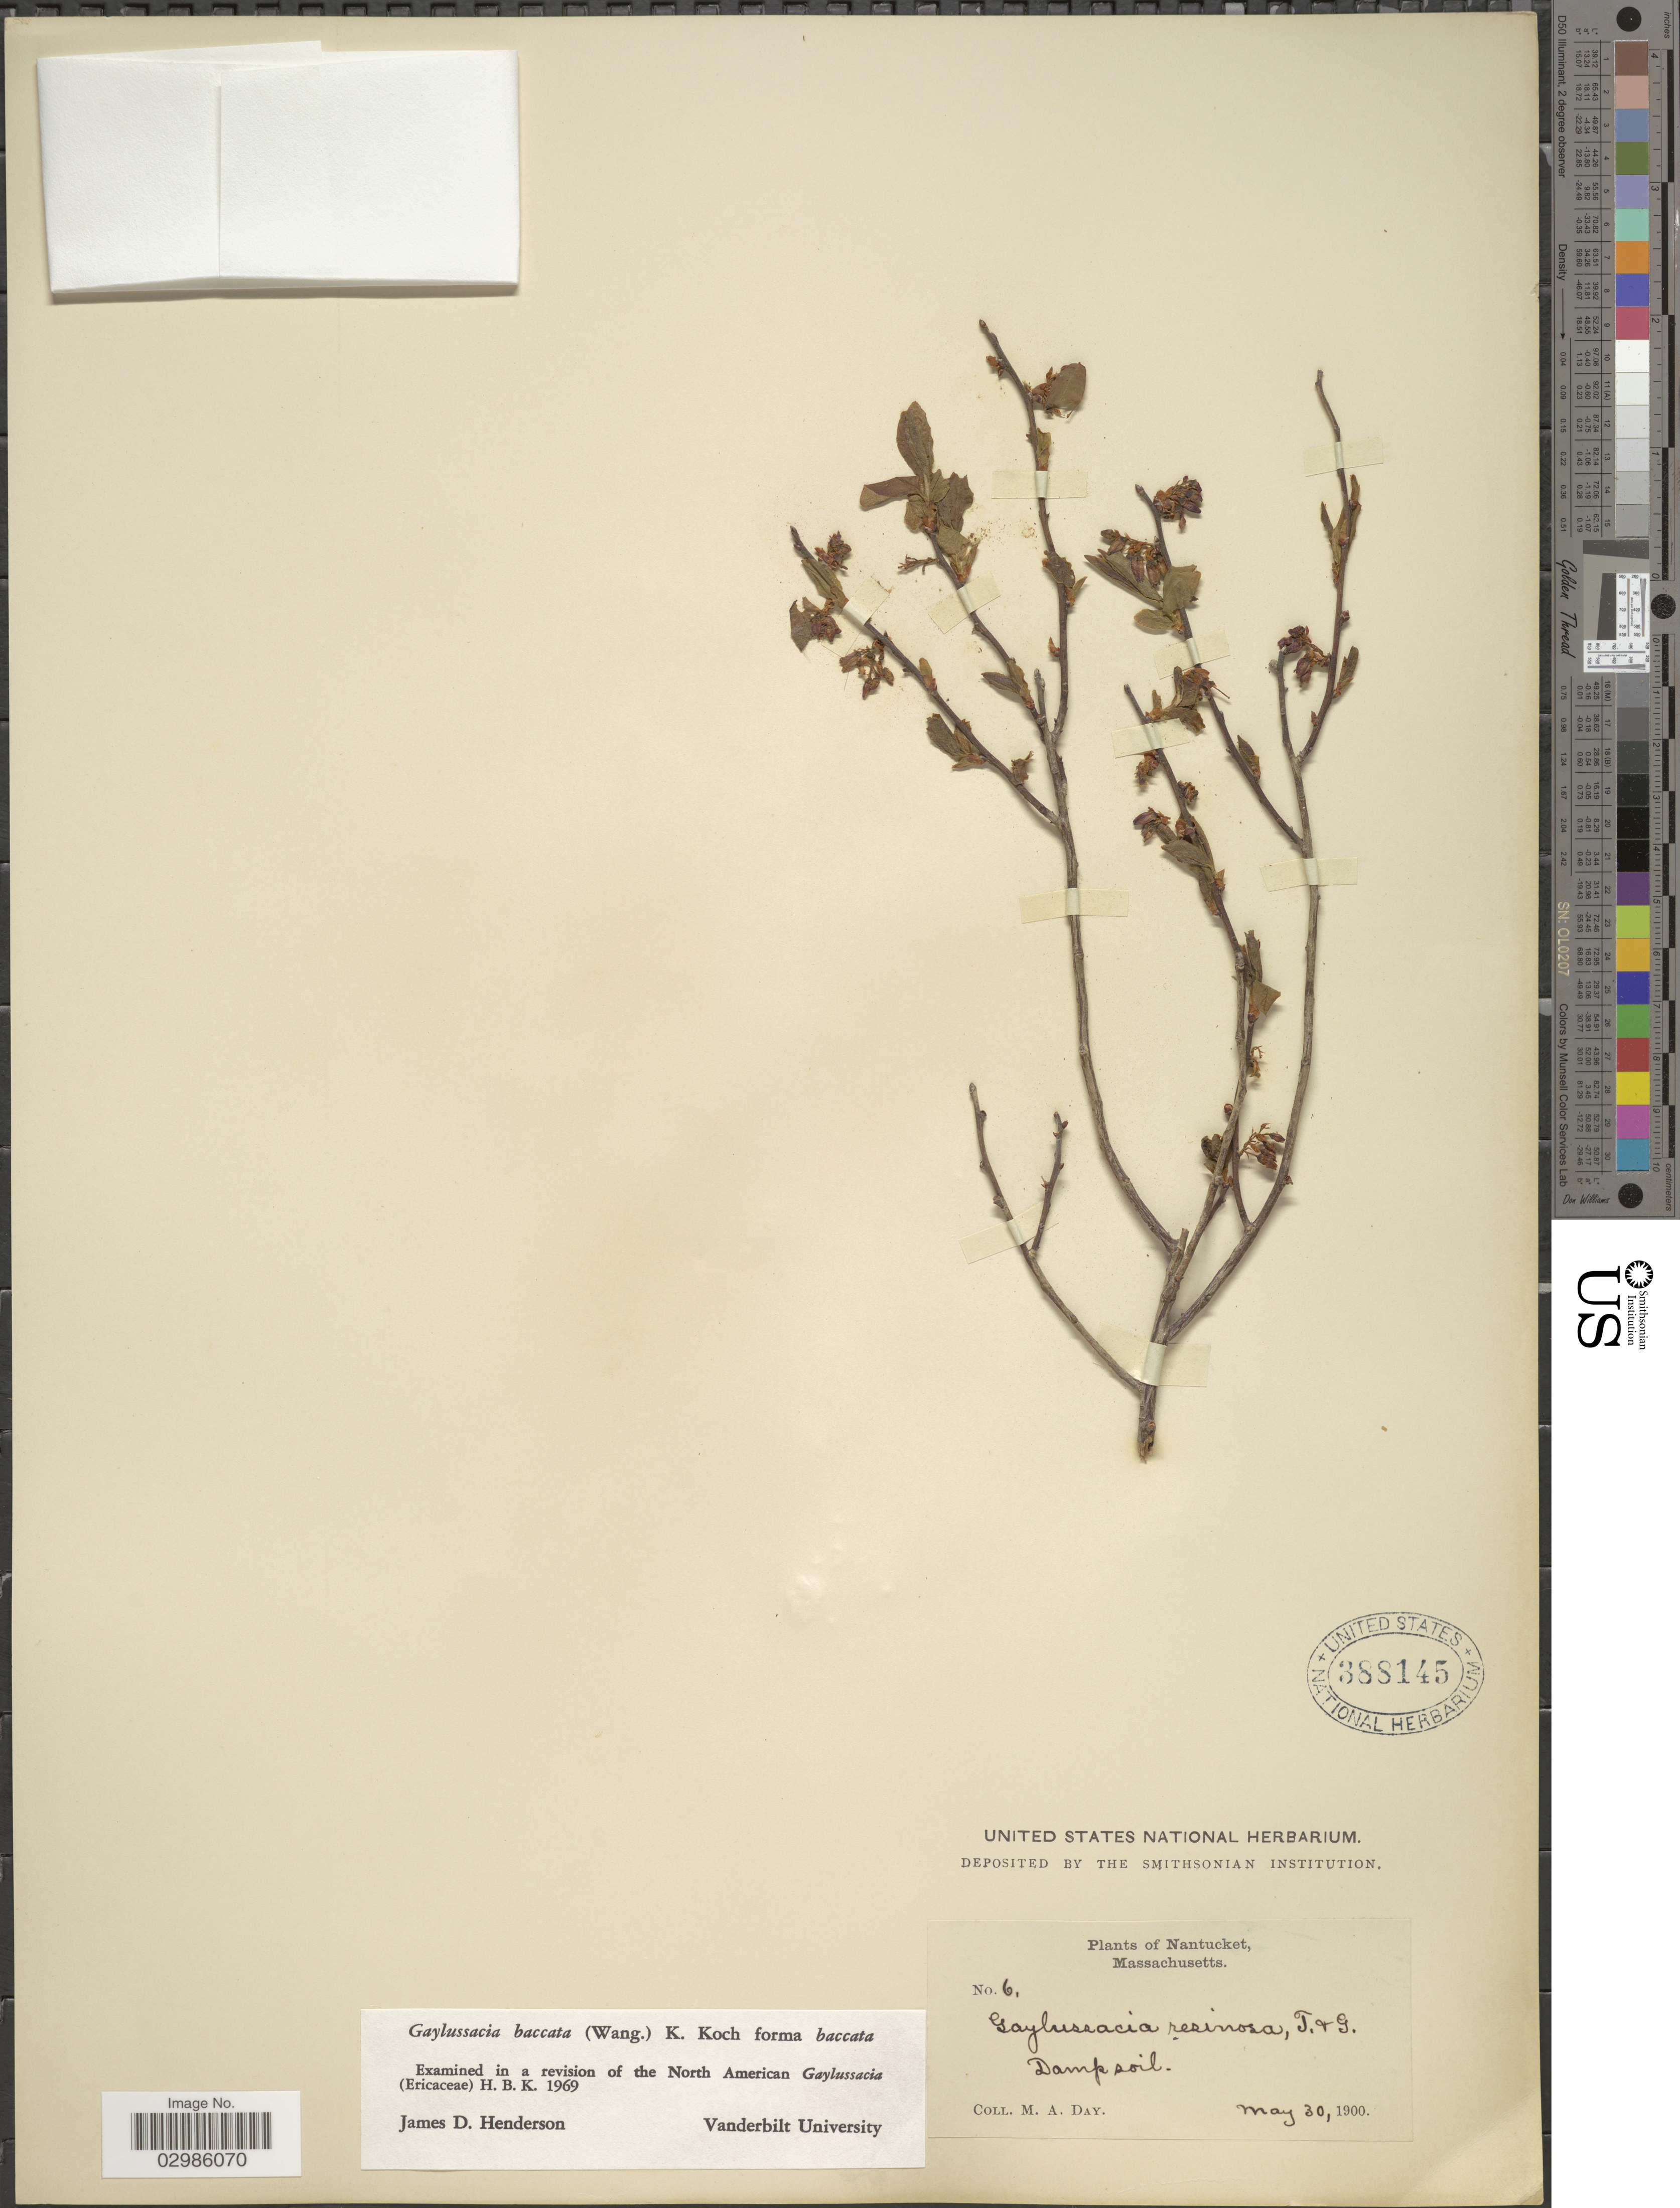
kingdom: Plantae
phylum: Tracheophyta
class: Magnoliopsida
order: Ericales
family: Ericaceae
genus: Gaylussacia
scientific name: Gaylussacia baccata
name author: (Wangenh.) K. Koch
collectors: M. Day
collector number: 6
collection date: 1900-05-30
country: United States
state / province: Massachusetts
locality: Nantucket. Damp soil.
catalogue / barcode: US 388145